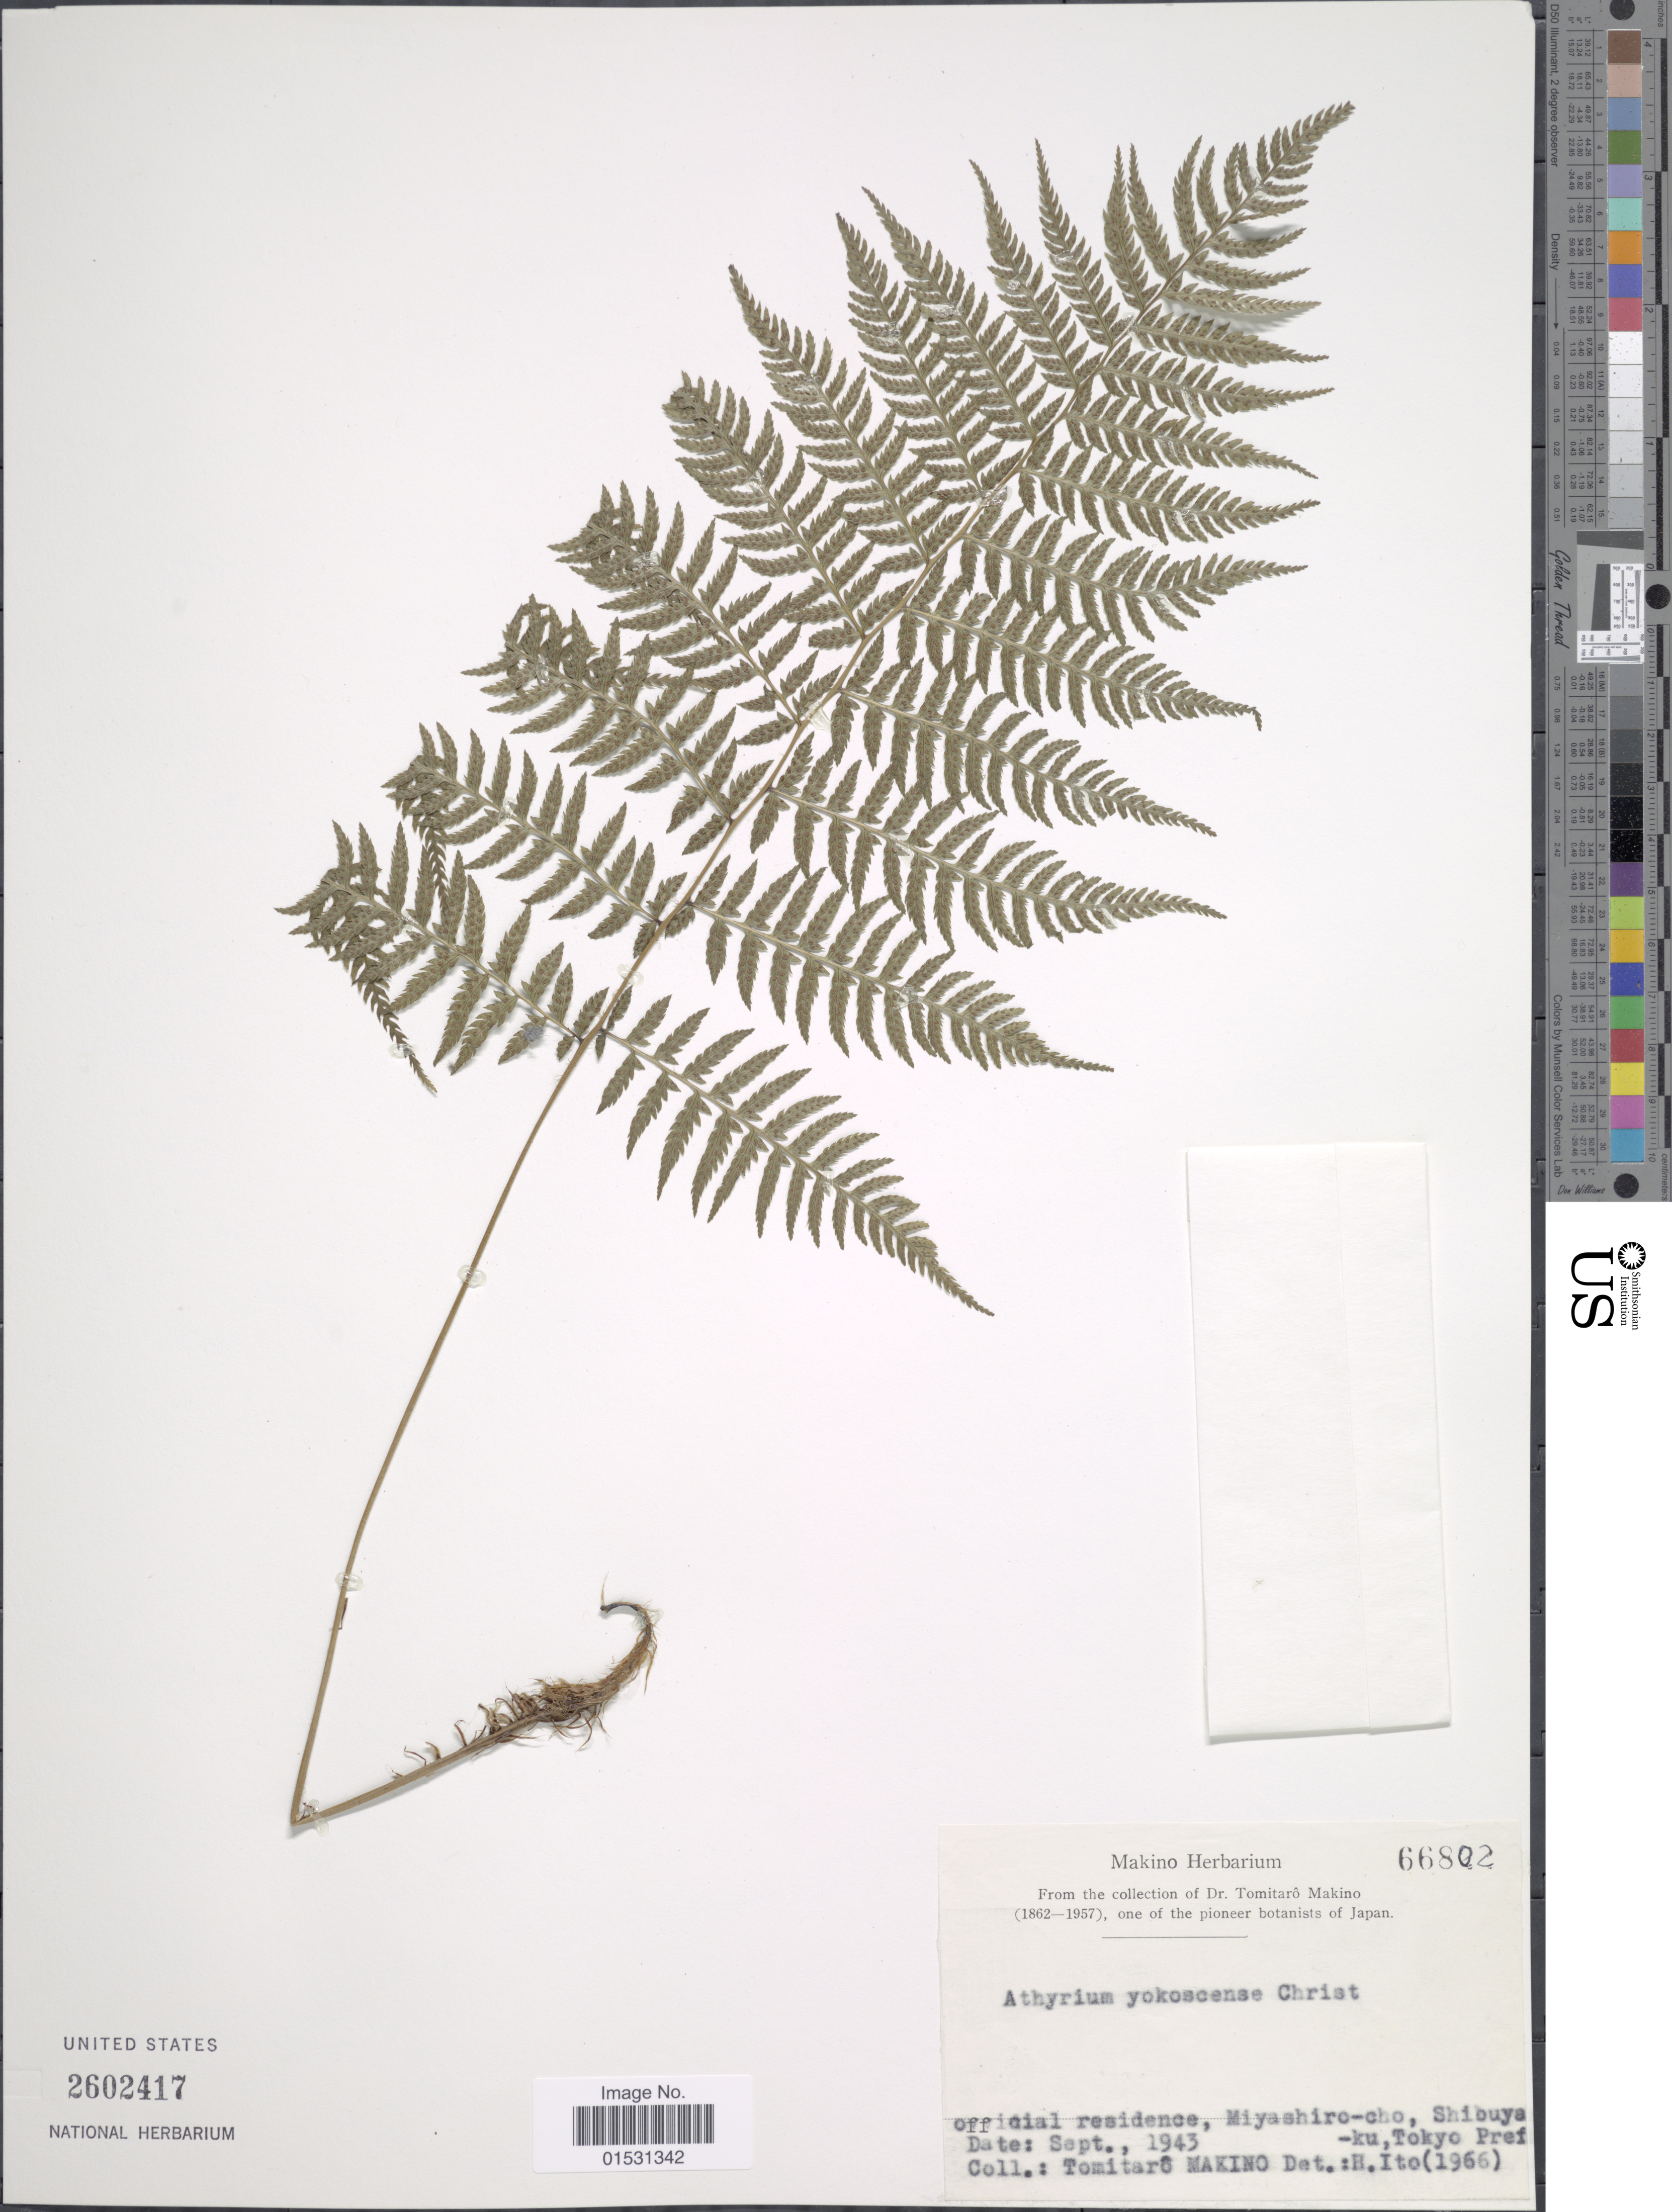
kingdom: Plantae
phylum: Tracheophyta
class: Polypodiopsida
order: Polypodiales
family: Athyriaceae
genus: Athyrium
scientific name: Athyrium yokoscense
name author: (Franch. & Sav.) Christ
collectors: T. Makino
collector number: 66802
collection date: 1943-09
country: Japan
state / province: Tokyo, Federal City of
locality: Official residence, Miyashiro-cho, Shiouya-ku, Tokyo Pref.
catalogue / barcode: US 2602417